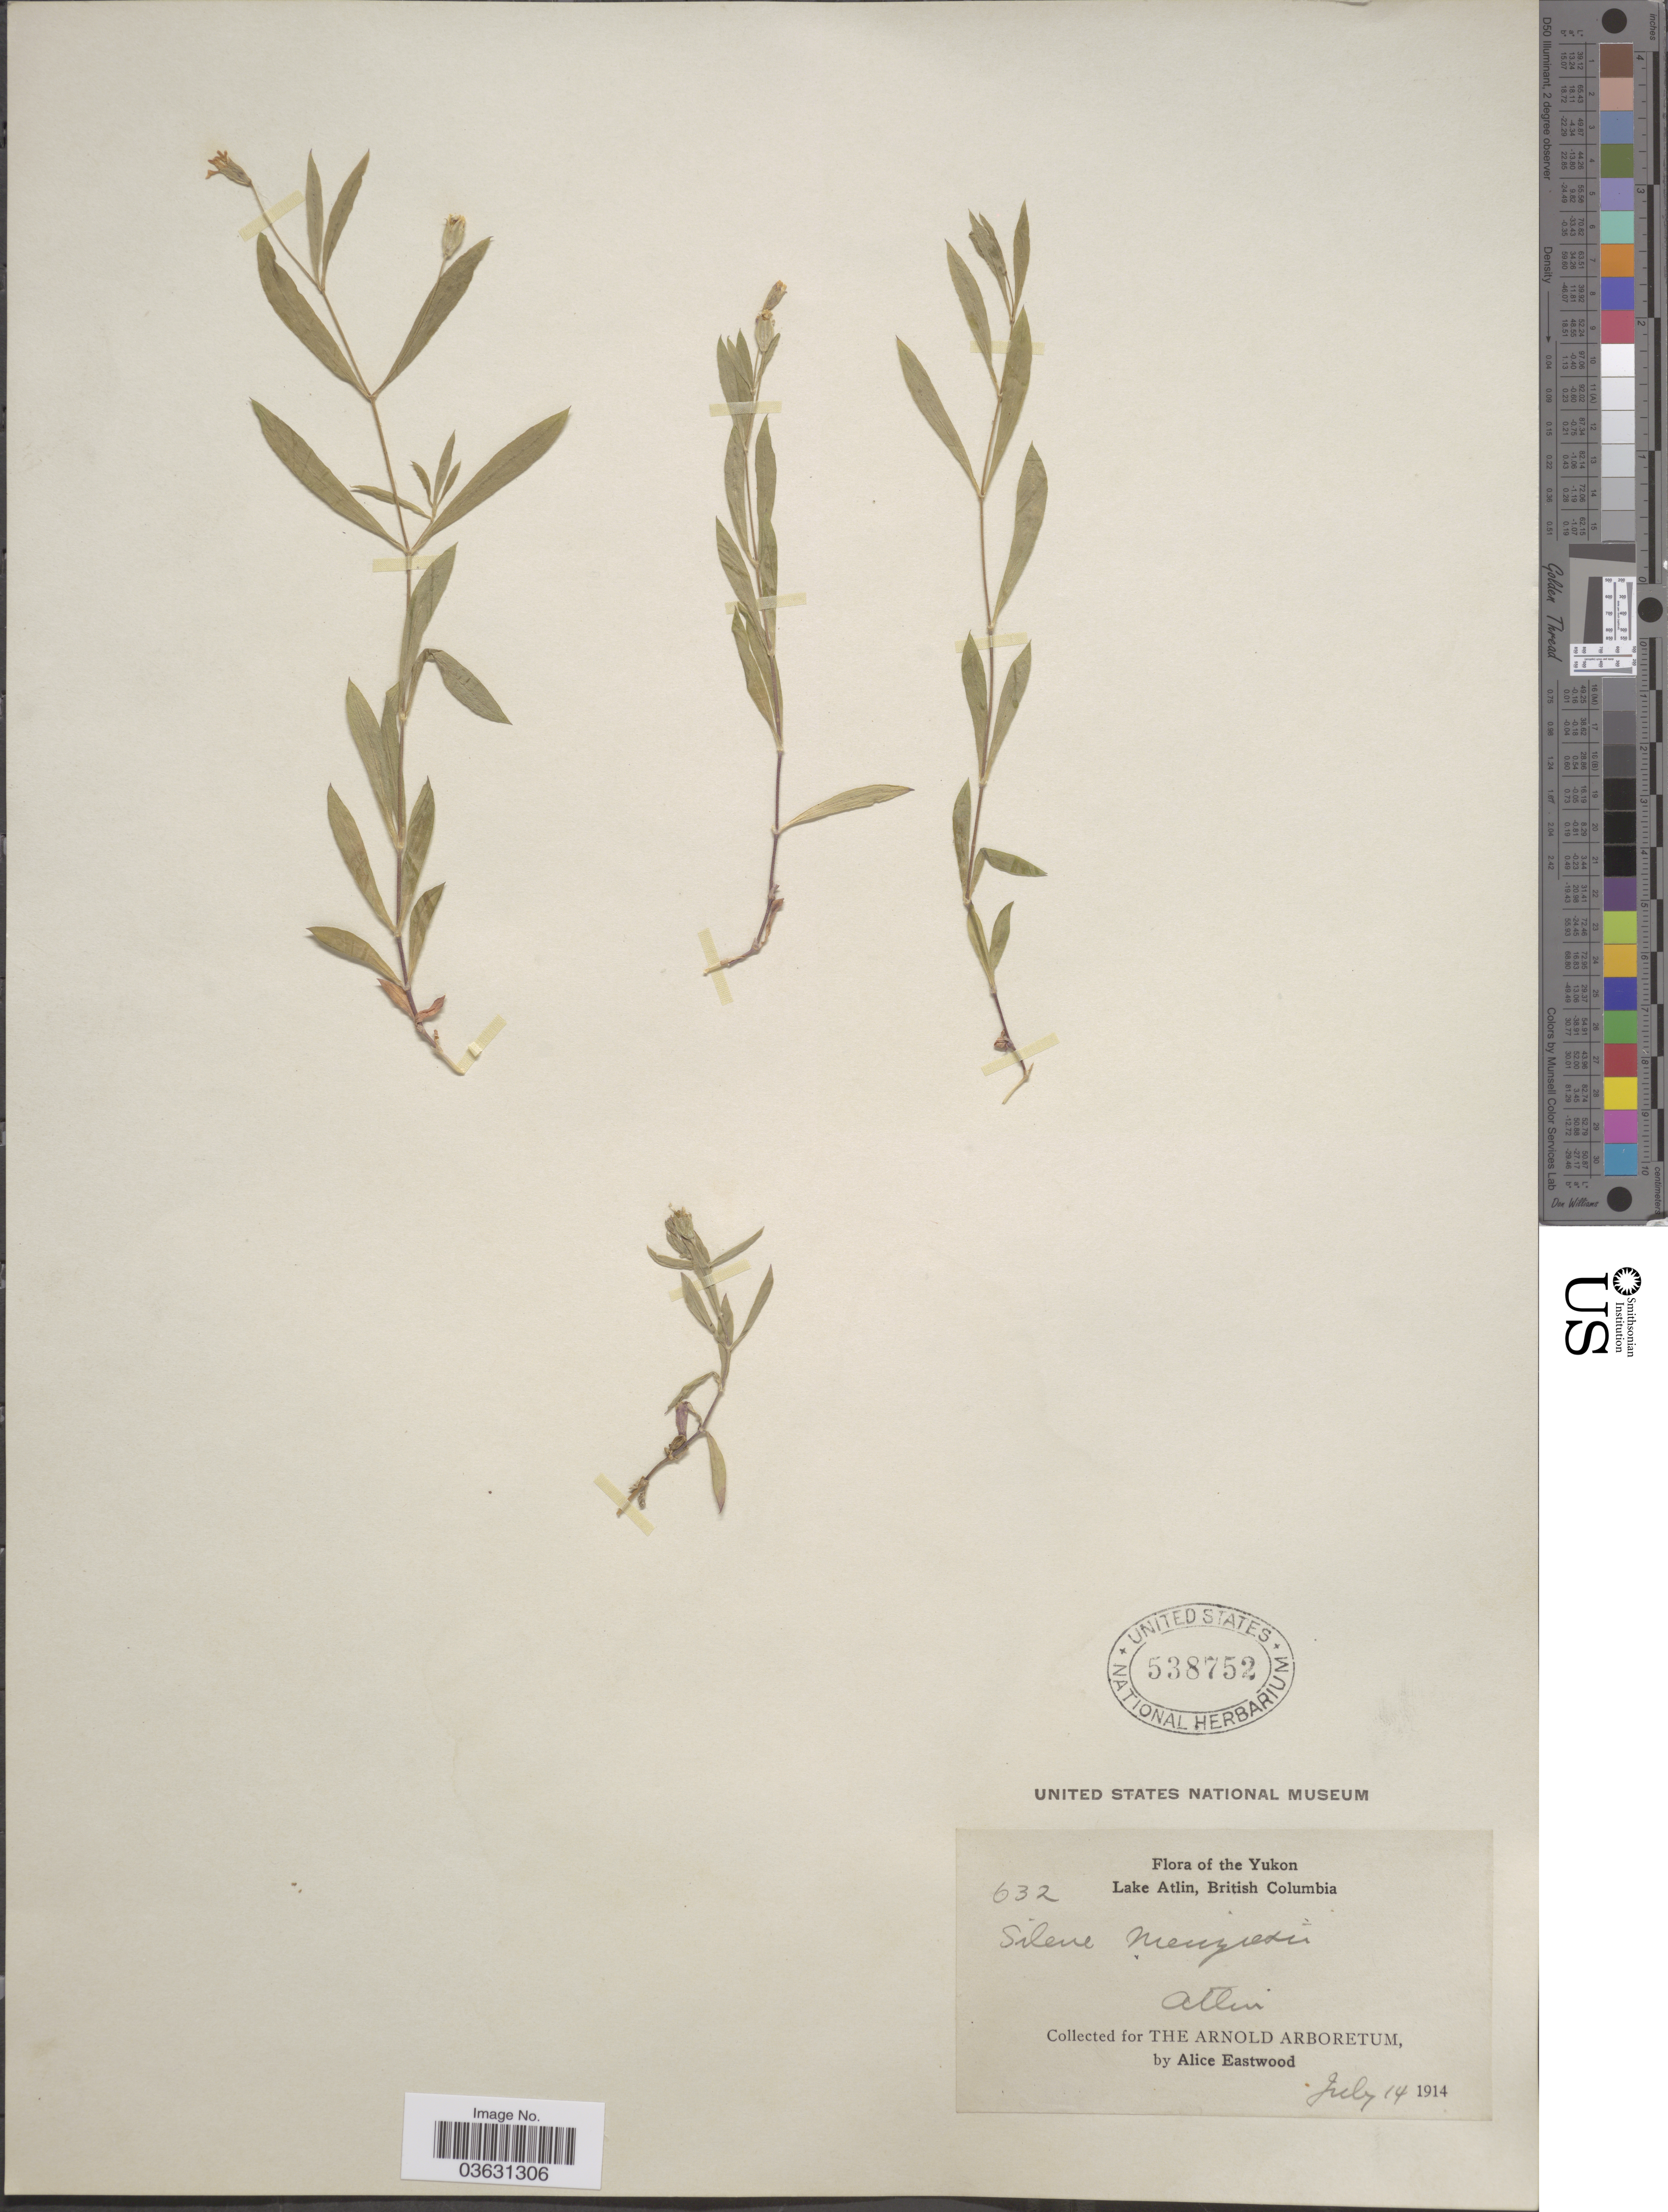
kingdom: Plantae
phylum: Tracheophyta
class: Magnoliopsida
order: Caryophyllales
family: Caryophyllaceae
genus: Silene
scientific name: Silene menziesii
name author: Hook.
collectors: A. Eastwood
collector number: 632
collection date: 1914-07-14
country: Canada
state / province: British Columbia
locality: The Yukon. Lake Atlin. Atlin.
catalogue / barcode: US 538752